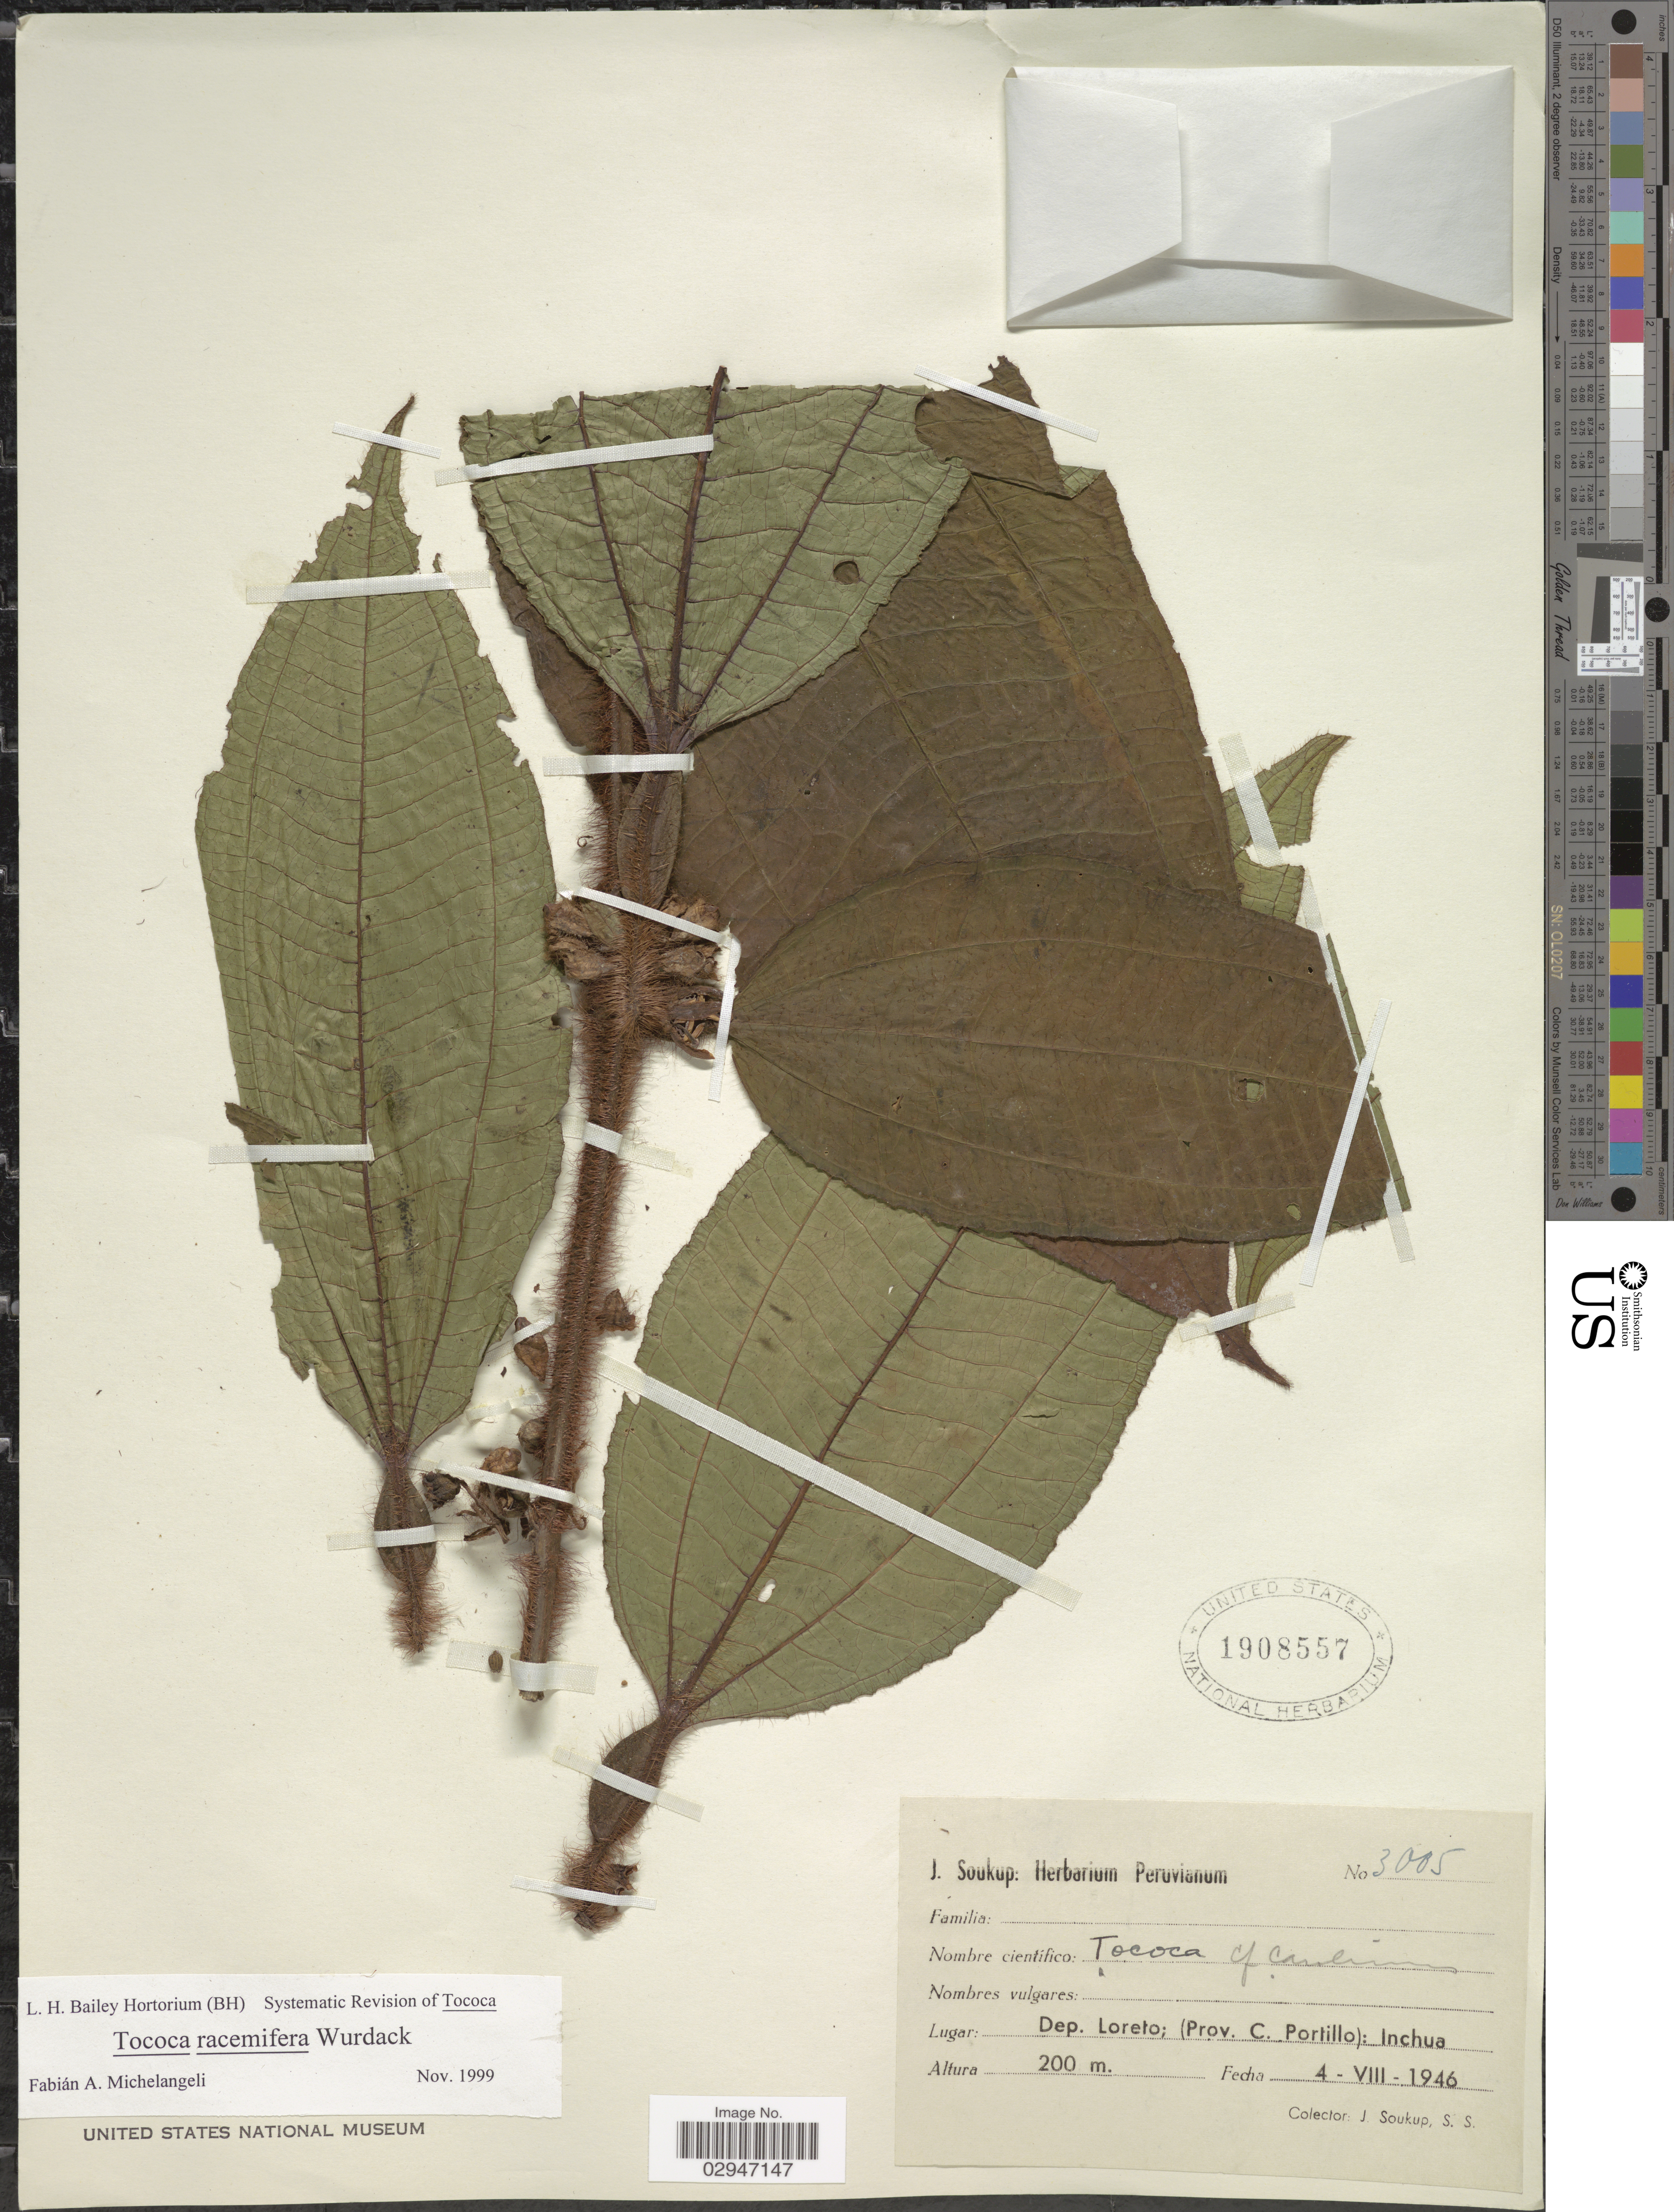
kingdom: Plantae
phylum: Tracheophyta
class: Magnoliopsida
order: Myrtales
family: Melastomataceae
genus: Tococa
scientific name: Tococa racemifera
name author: Wurdack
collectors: J. Soukup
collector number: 3005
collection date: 1946-08-04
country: Peru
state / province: Loreto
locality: Dep. Loreto; (Prov. C. Portillo): Inchua.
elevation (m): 200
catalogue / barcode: US 1908557